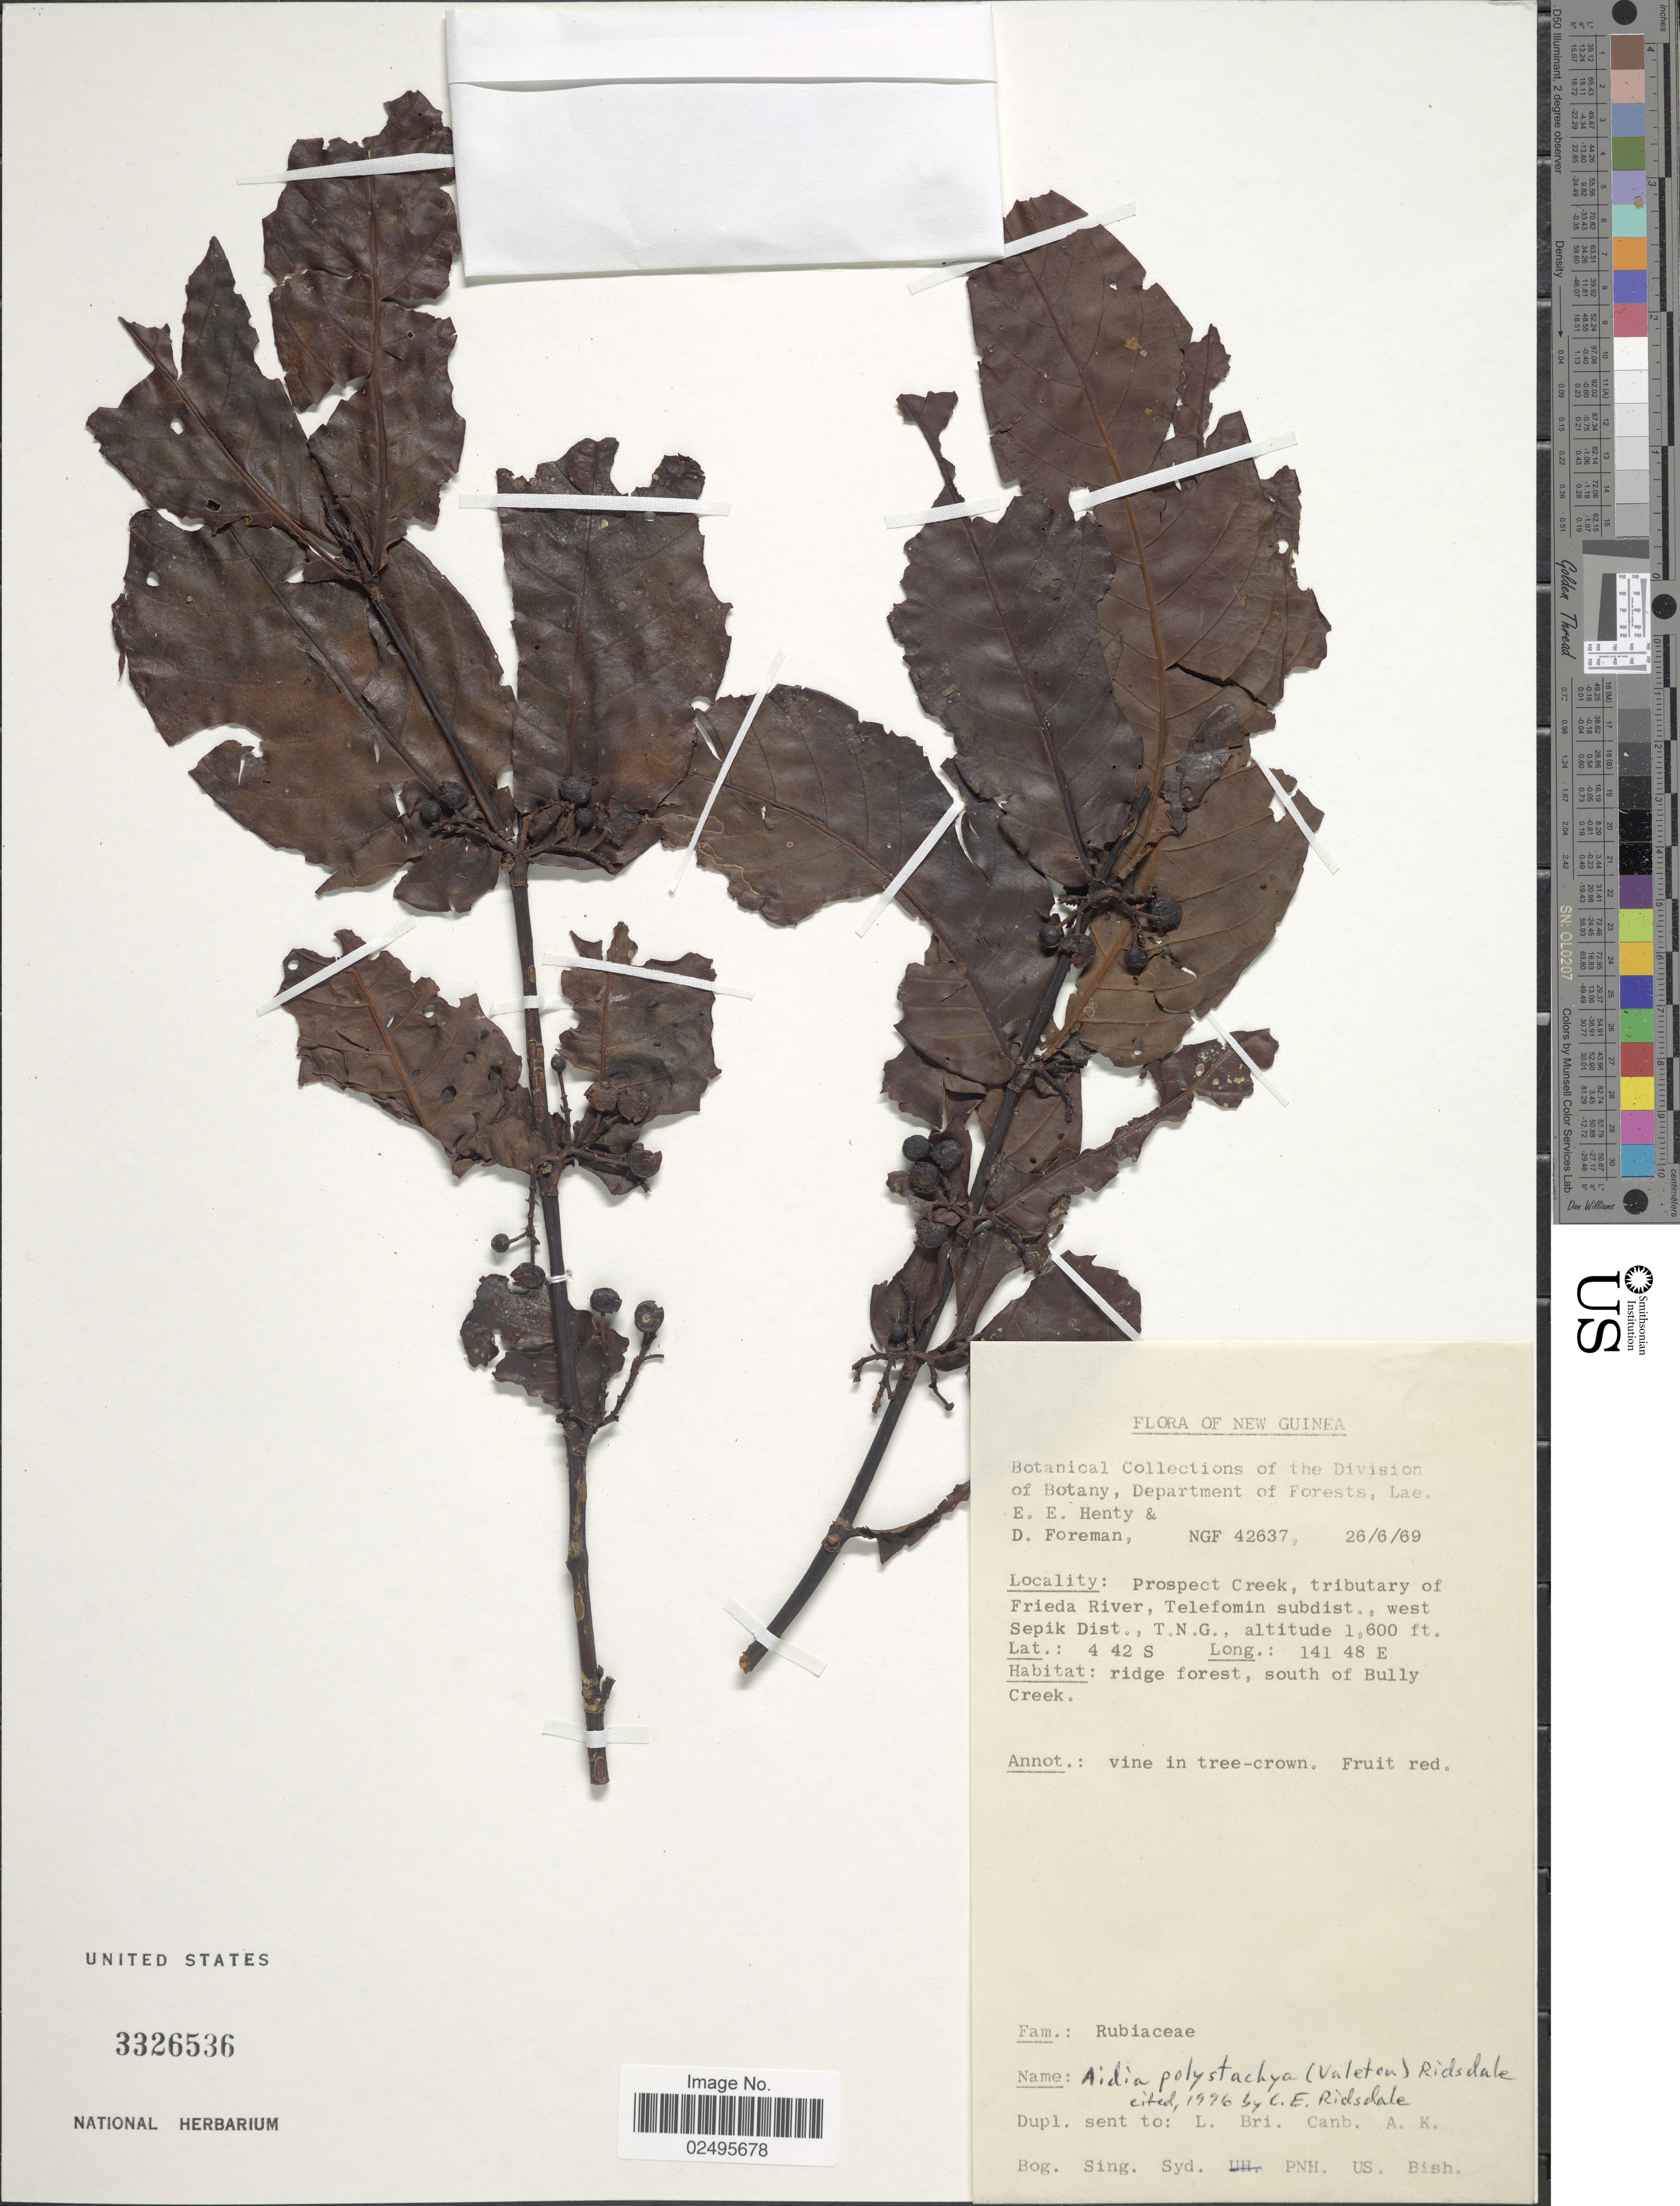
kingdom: Plantae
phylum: Tracheophyta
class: Magnoliopsida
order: Gentianales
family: Rubiaceae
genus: Aidia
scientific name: Aidia polystachya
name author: (Valeton) Ridsdale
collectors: E. Henty & D. Foreman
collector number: NGF42637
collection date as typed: Transcribed d/m/y: 26/6/69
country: Papua New Guinea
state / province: Sandaun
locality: Prospect Creek, tributary of Frieda River, Telefomin subdist., T.N.G.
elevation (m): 488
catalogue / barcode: US 3326536